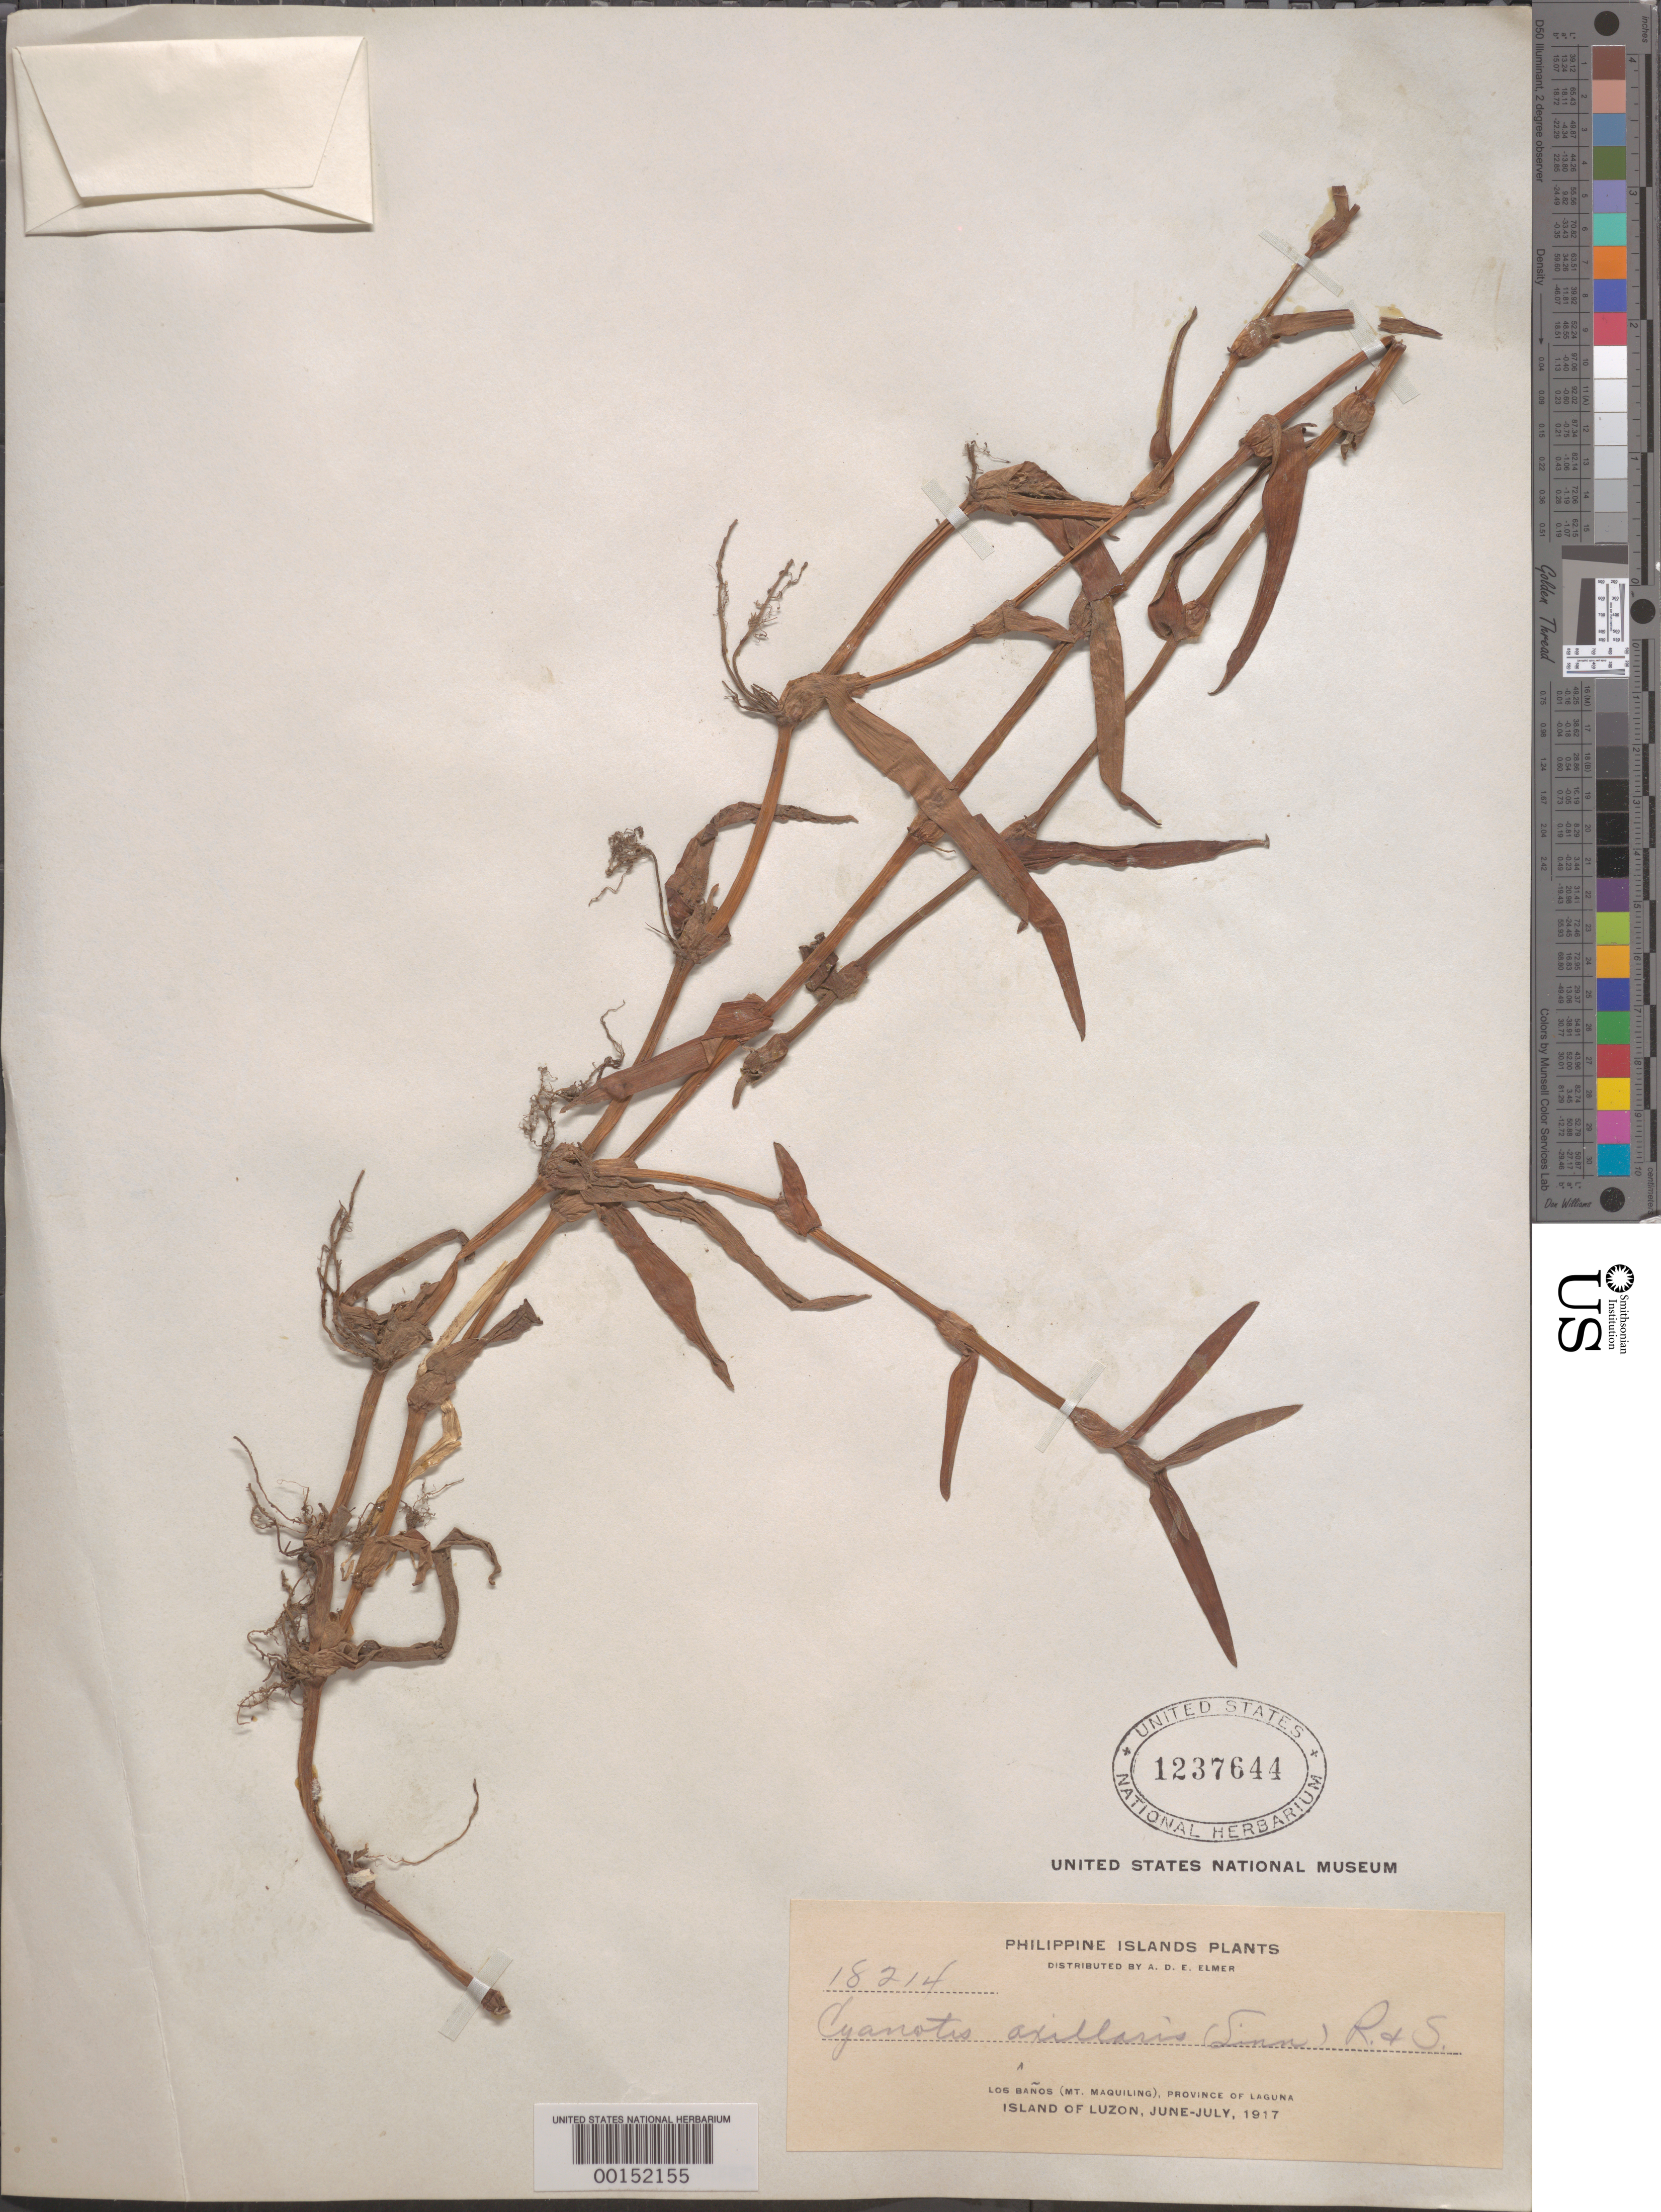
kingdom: Plantae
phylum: Tracheophyta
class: Liliopsida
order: Commelinales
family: Commelinaceae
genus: Cyanotis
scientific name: Cyanotis axillaris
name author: (L.) D. Don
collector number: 18214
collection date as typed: Jun 1917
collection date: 1917-06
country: Philippines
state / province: Calabarzon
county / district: Laguna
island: Luzon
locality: Los Banos, Mt. Maquiling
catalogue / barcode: US 1237644